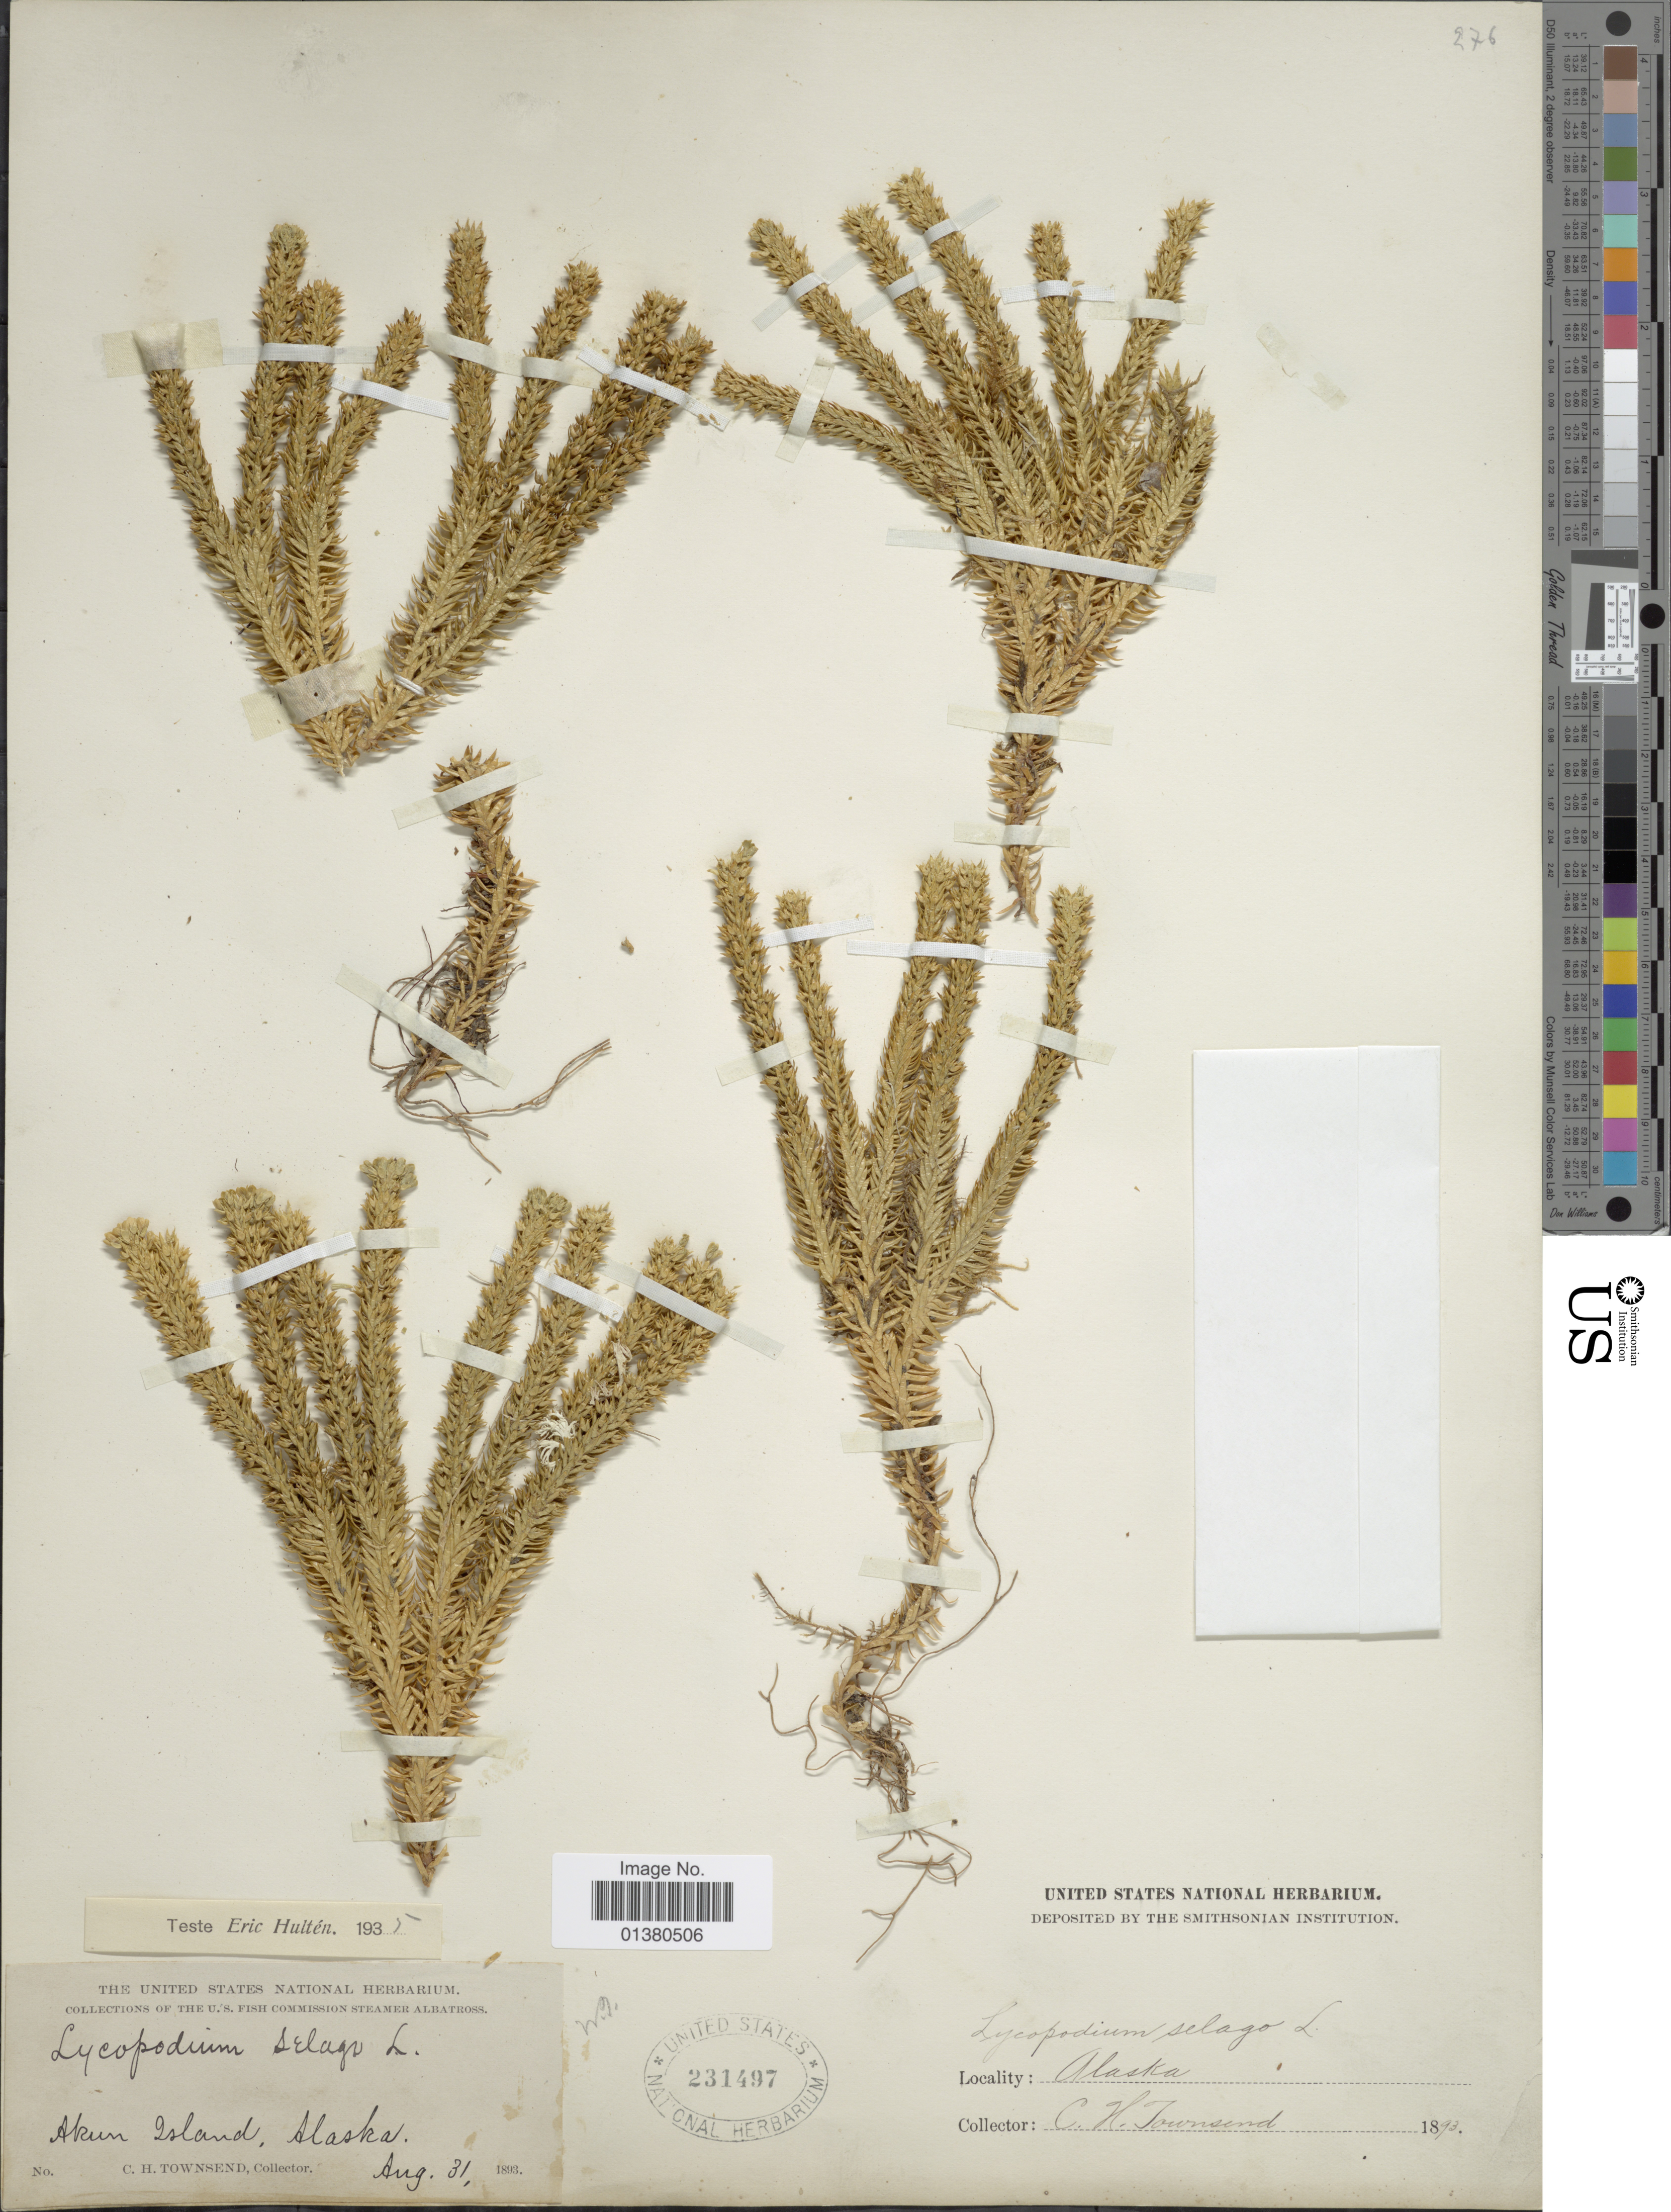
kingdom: Plantae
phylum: Tracheophyta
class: Lycopodiopsida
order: Lycopodiales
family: Lycopodiaceae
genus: Huperzia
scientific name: Huperzia selago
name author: (L.) Bernh. ex Schrank & Mart.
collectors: C. H. Townsend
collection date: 1893-08-31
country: United States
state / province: Alaska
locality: Akun Island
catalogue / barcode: US 231497